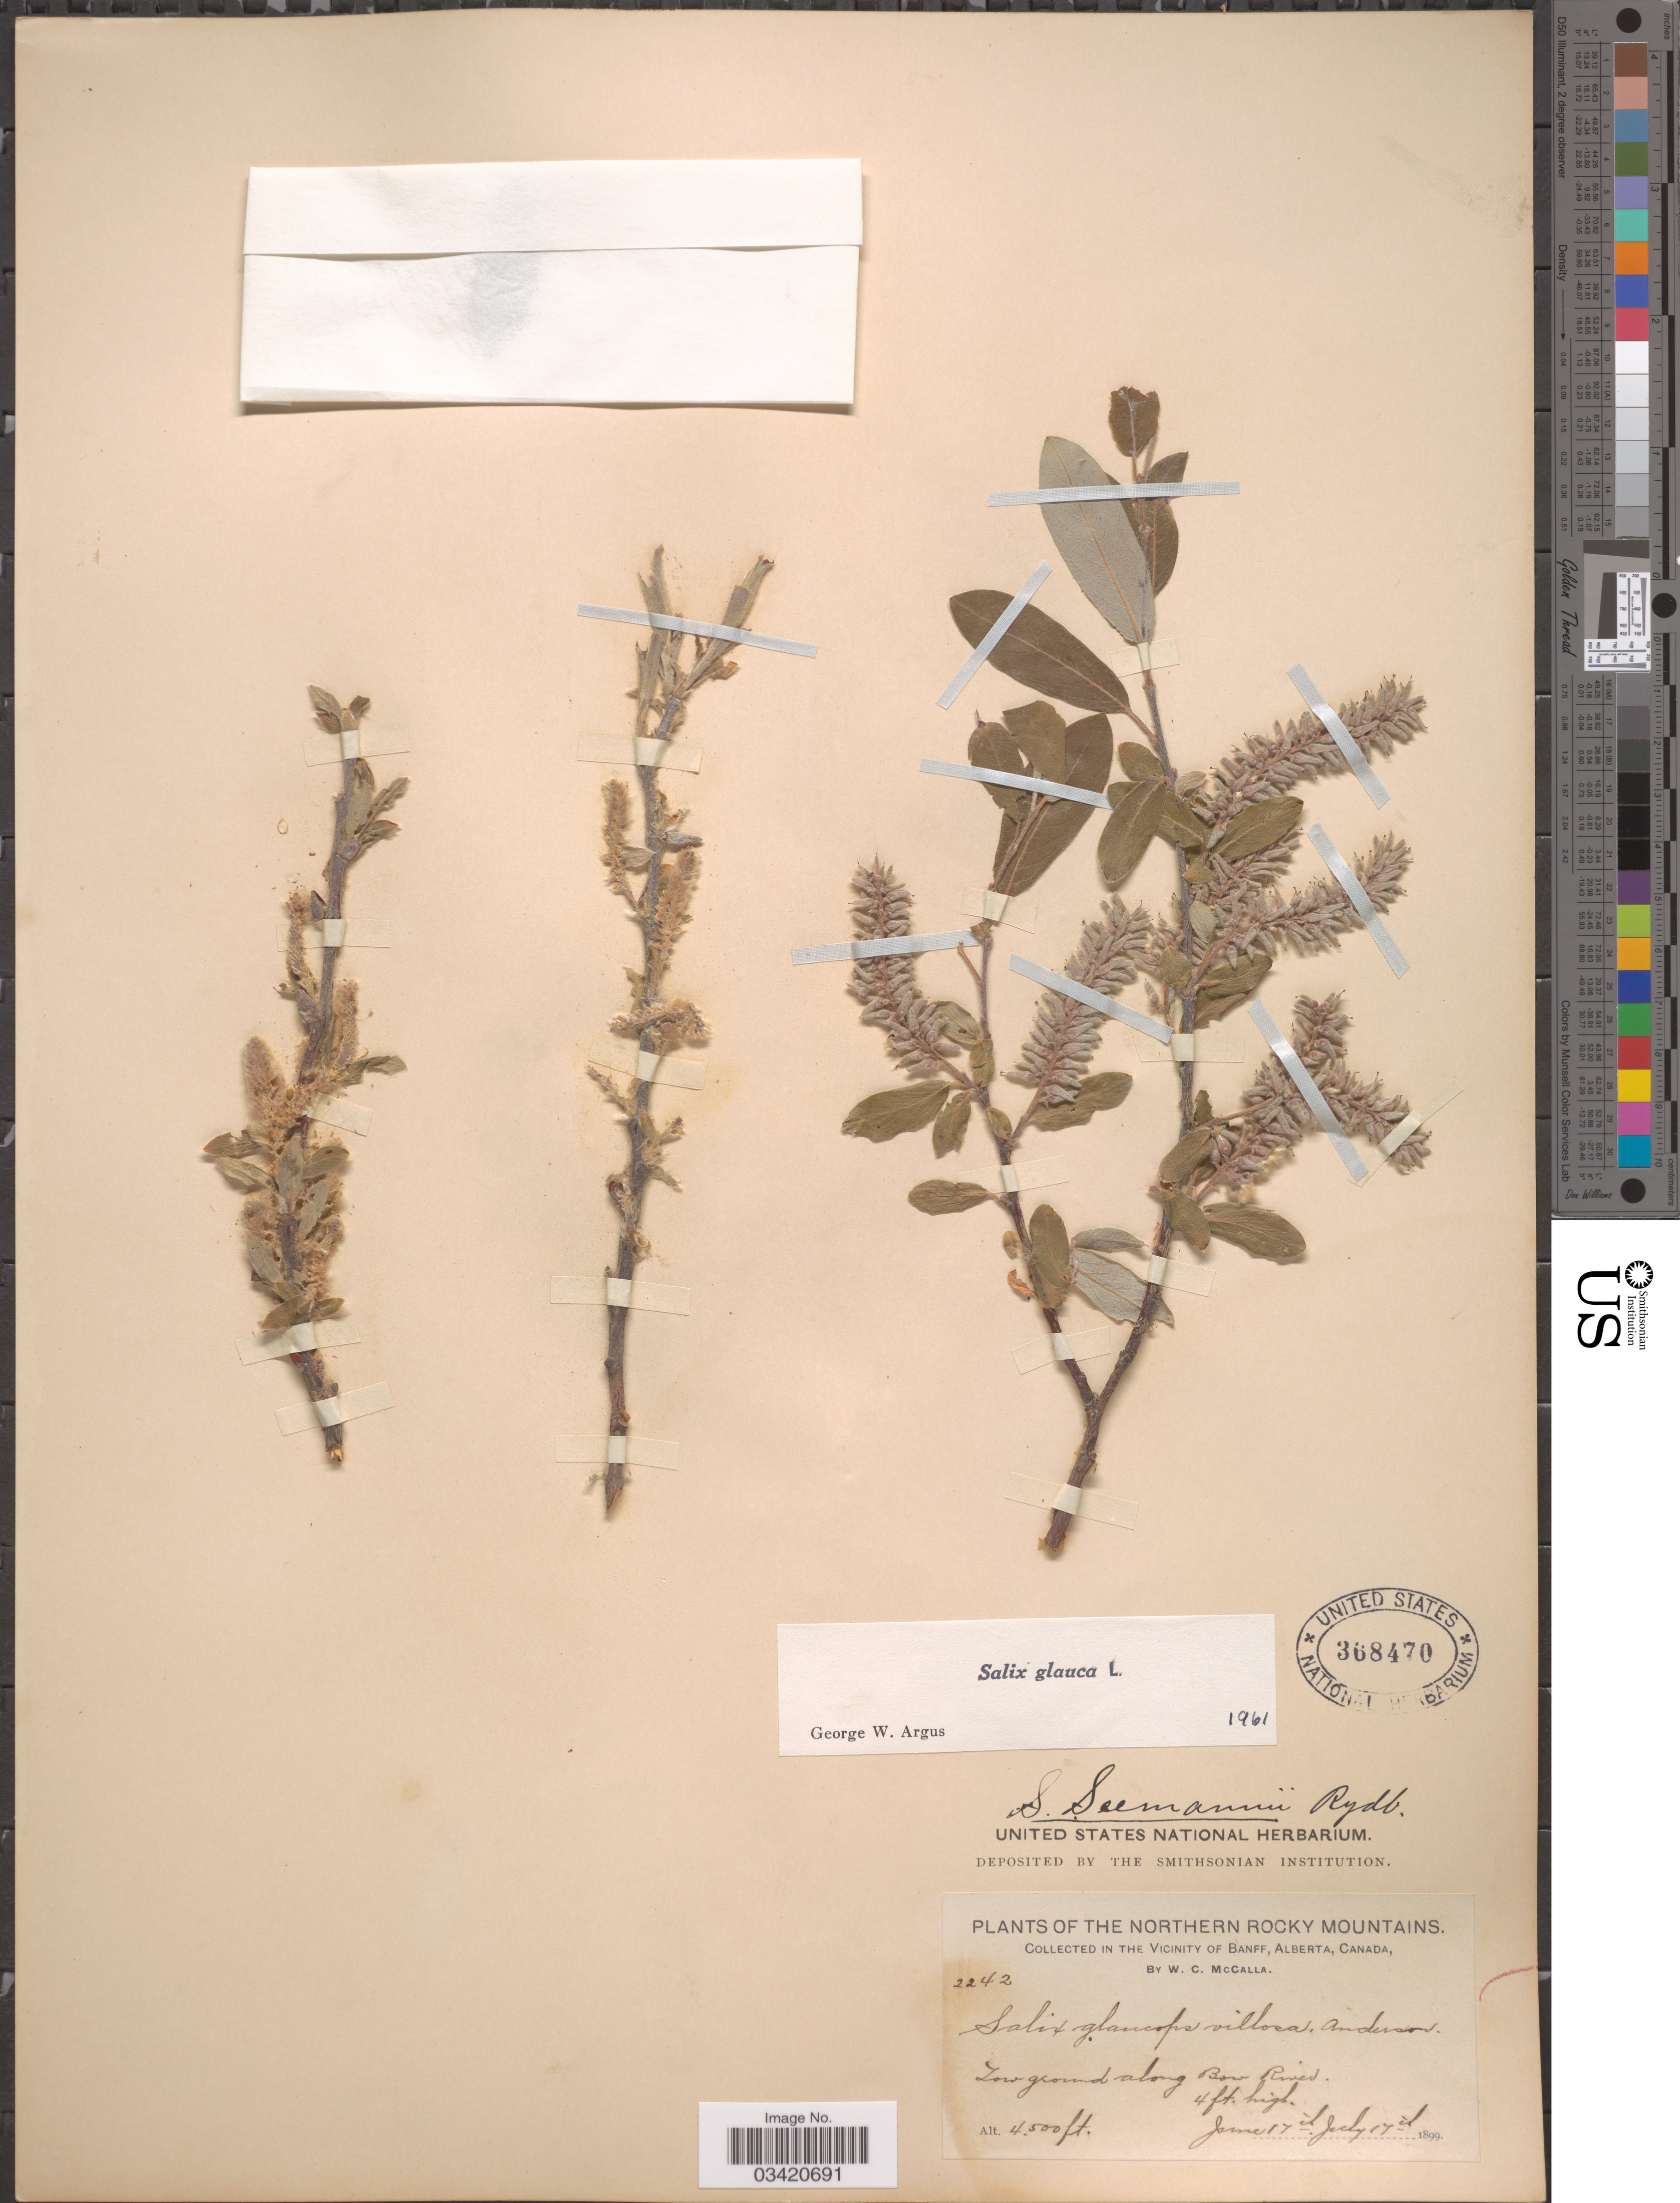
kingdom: Plantae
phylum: Tracheophyta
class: Magnoliopsida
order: Malpighiales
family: Salicaceae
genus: Salix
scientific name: Salix glauca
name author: L.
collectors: W. McCalla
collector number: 2242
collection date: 1899-06-17/1899-07-17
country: Canada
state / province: Alberta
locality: Northern Rocky Mountains. The vicinity of Banff. Low ground along Bow River.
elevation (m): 1372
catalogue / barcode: US 368470